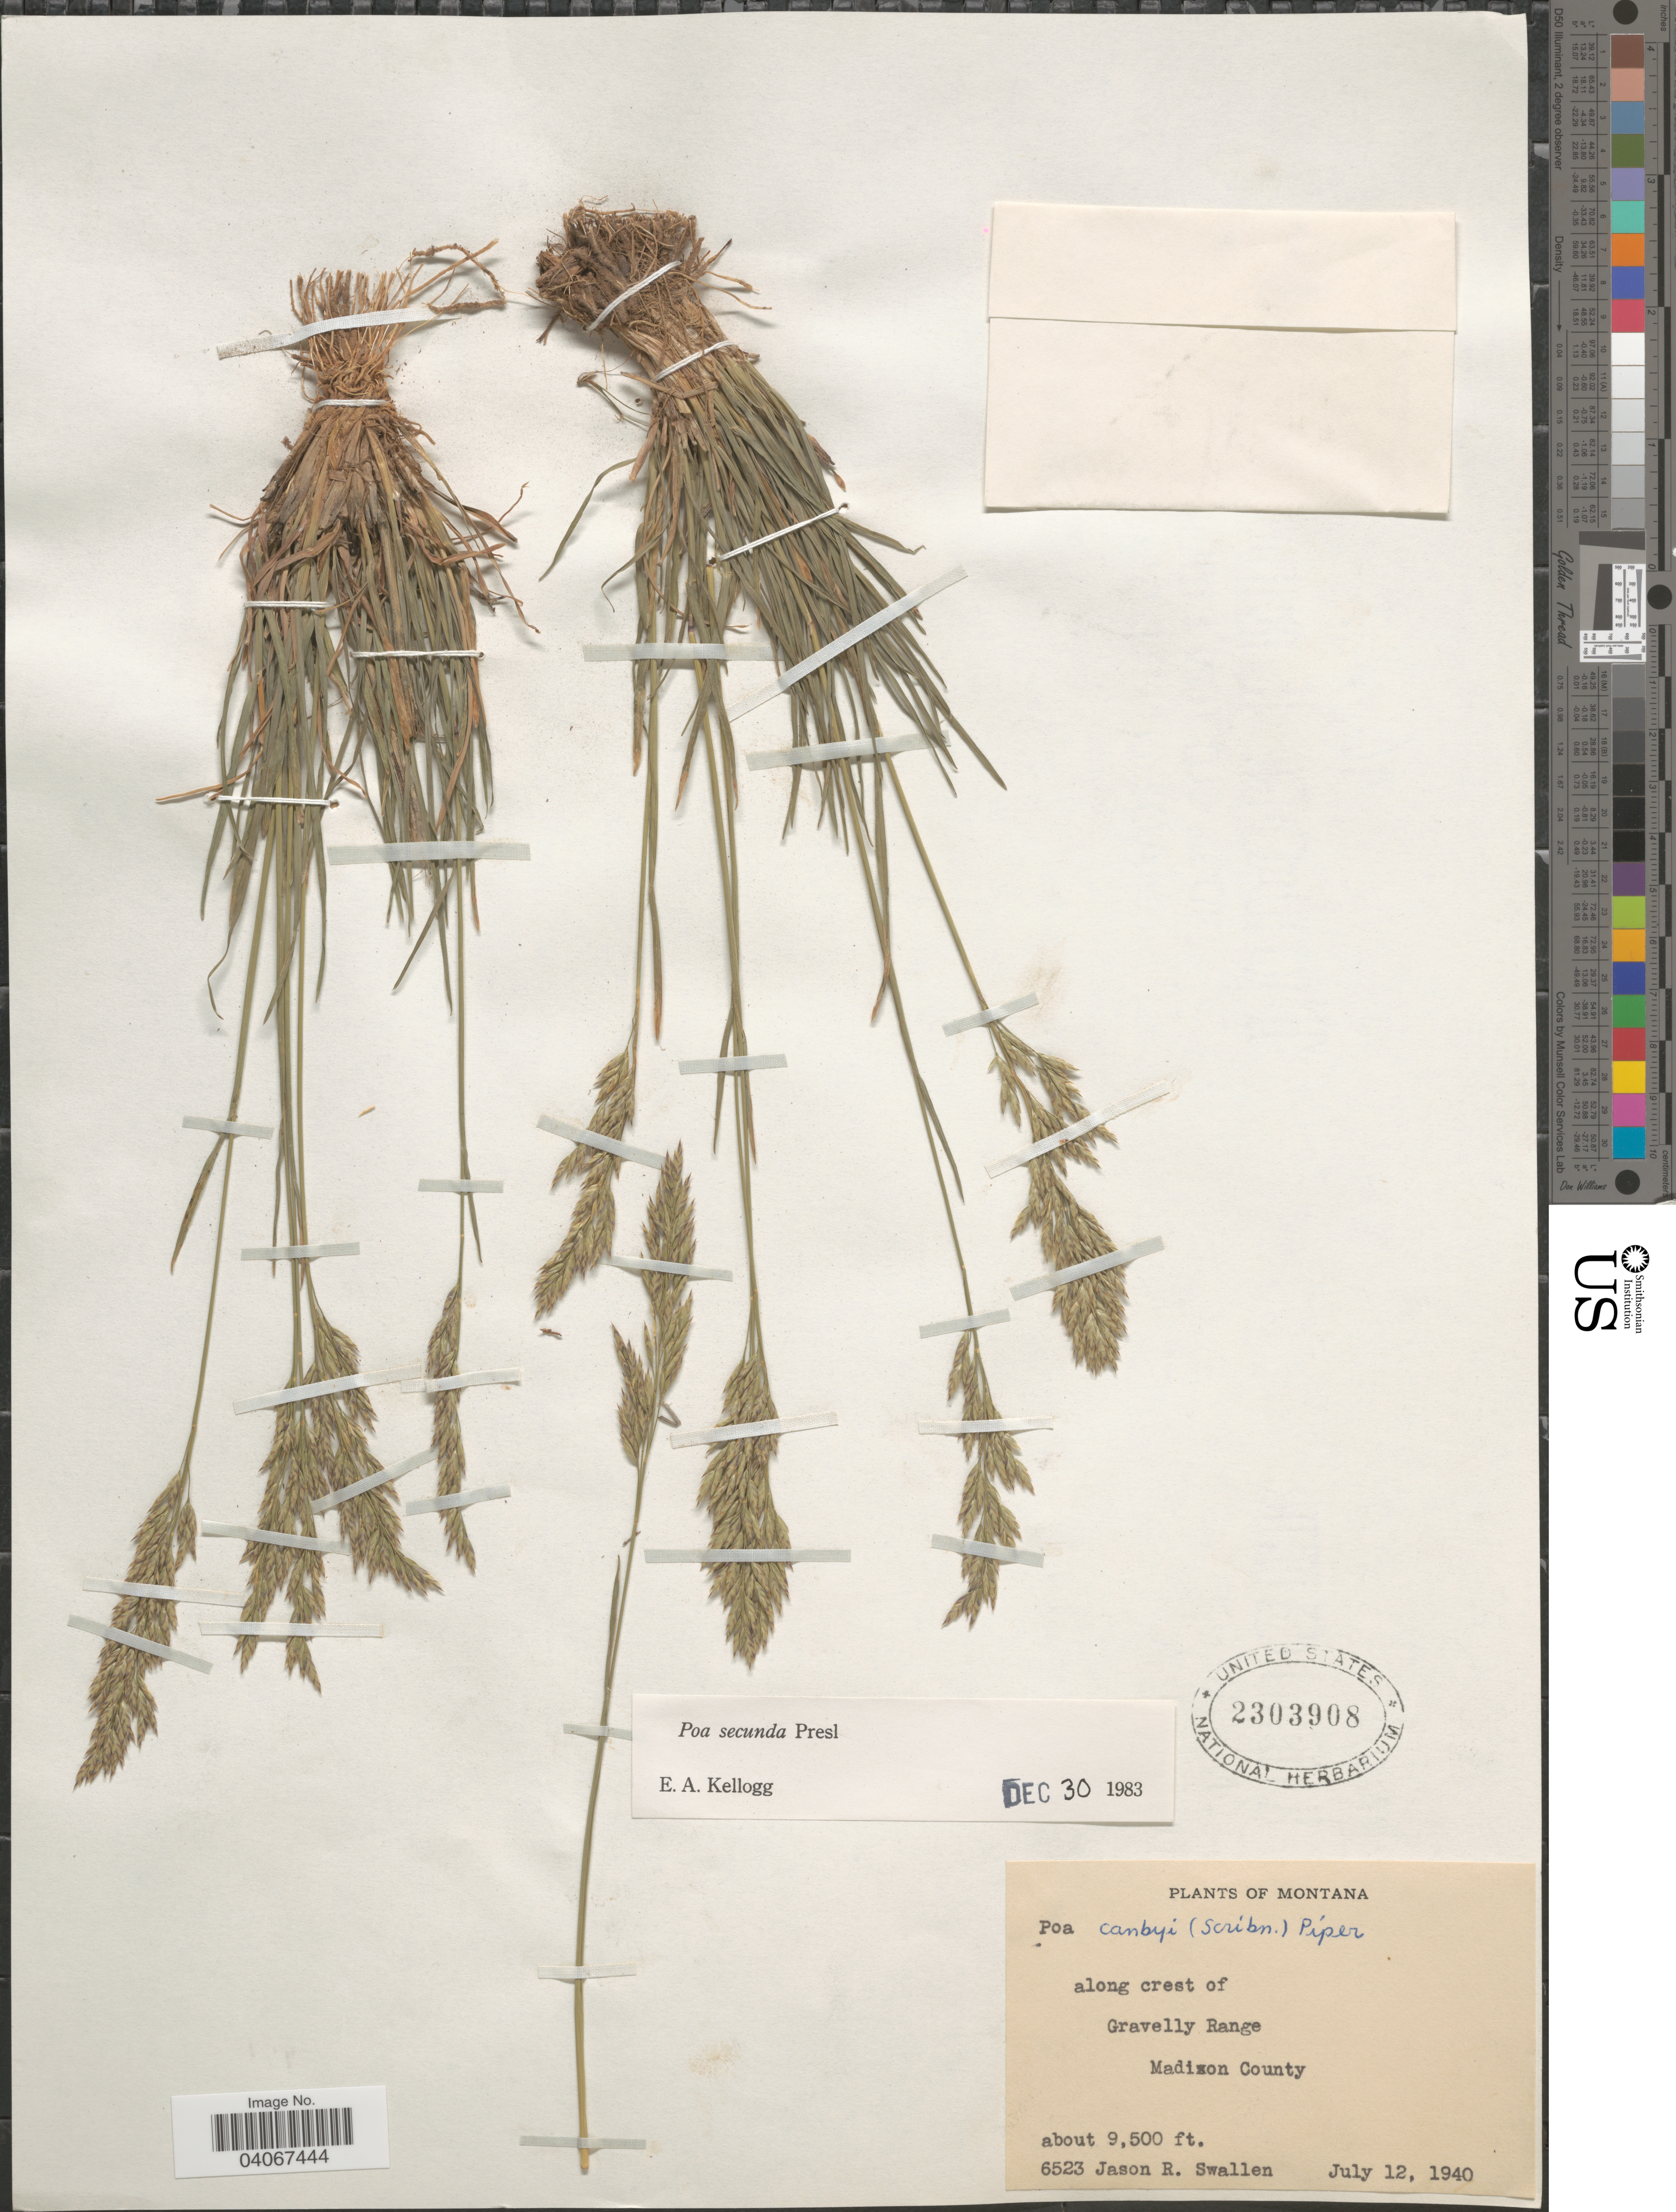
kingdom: Plantae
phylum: Tracheophyta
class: Liliopsida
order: Poales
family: Poaceae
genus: Poa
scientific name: Poa secunda subsp. secunda var. secunda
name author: J. Presl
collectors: J. R. Swallen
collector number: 6523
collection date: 1940-07-12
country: United States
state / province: Montana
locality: Along crest of Gravelly Range. Madison County.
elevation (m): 2896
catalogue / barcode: US 2303908